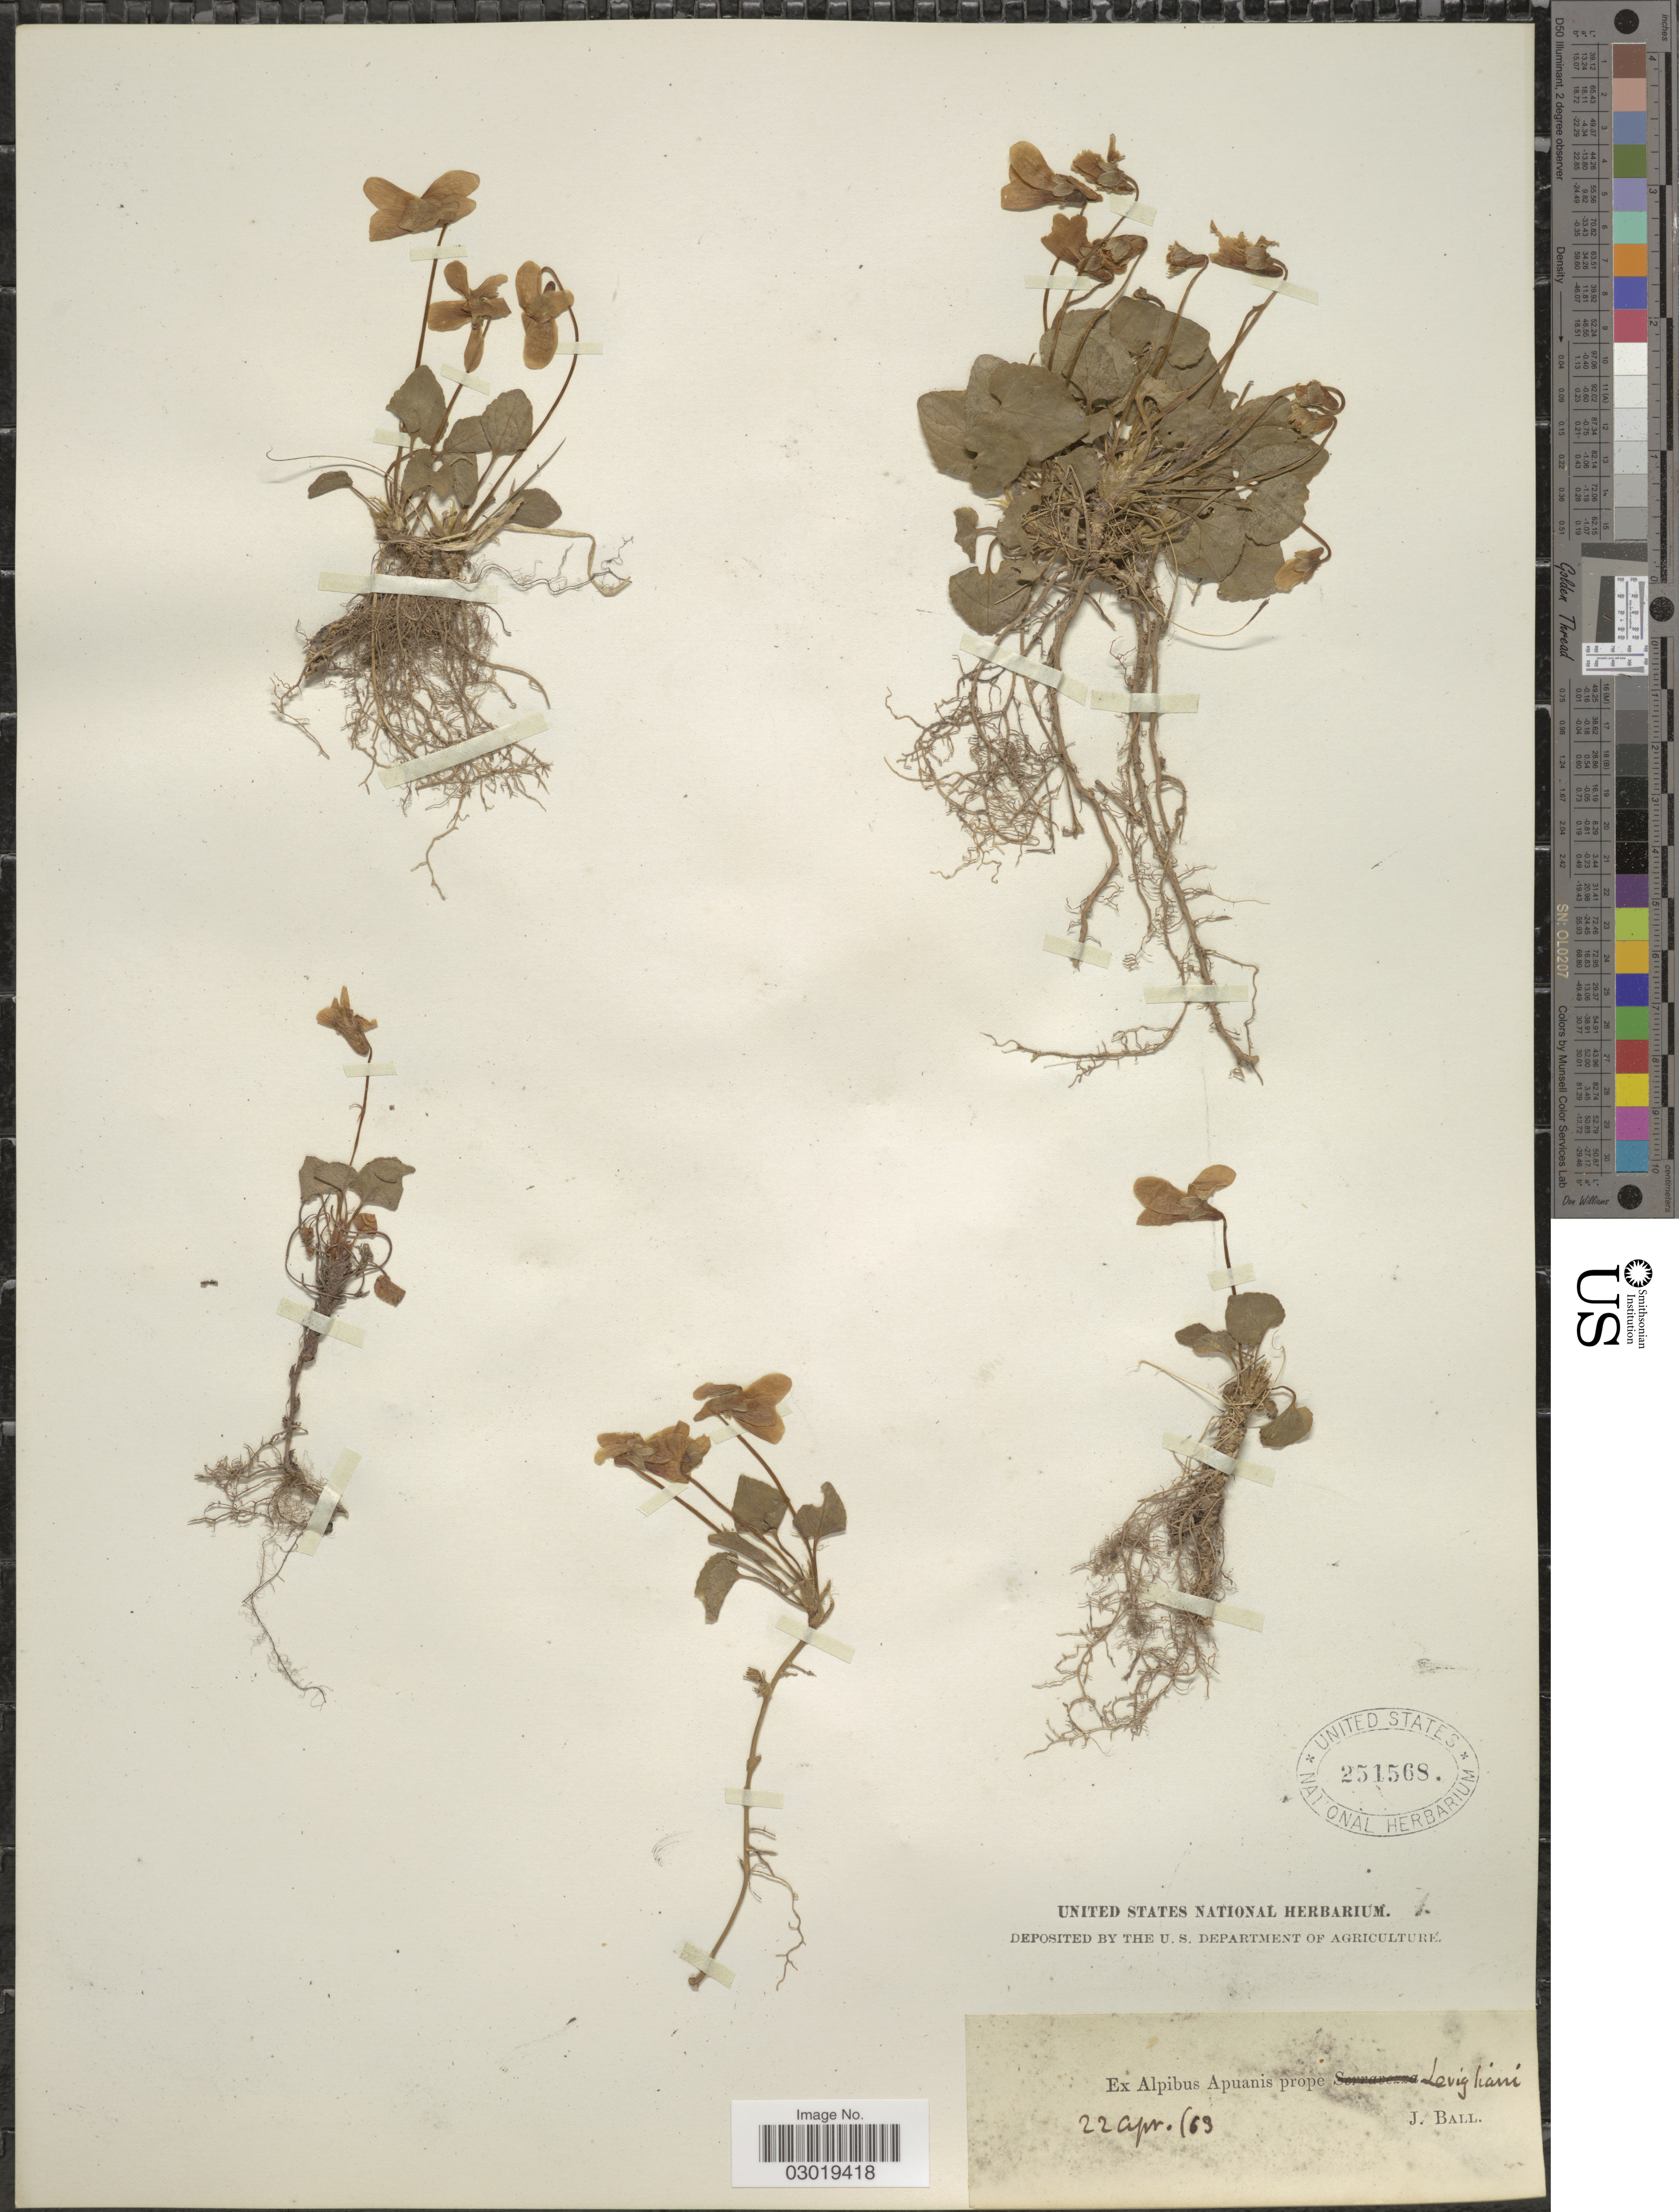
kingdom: Plantae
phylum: Tracheophyta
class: Magnoliopsida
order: Malpighiales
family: Violaceae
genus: Viola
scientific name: Viola sp.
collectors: J. Ball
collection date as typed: Transcribed d/m/y: 22/4/63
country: Italy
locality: Alpibus Apuanis prope Levigliani.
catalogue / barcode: US 251568